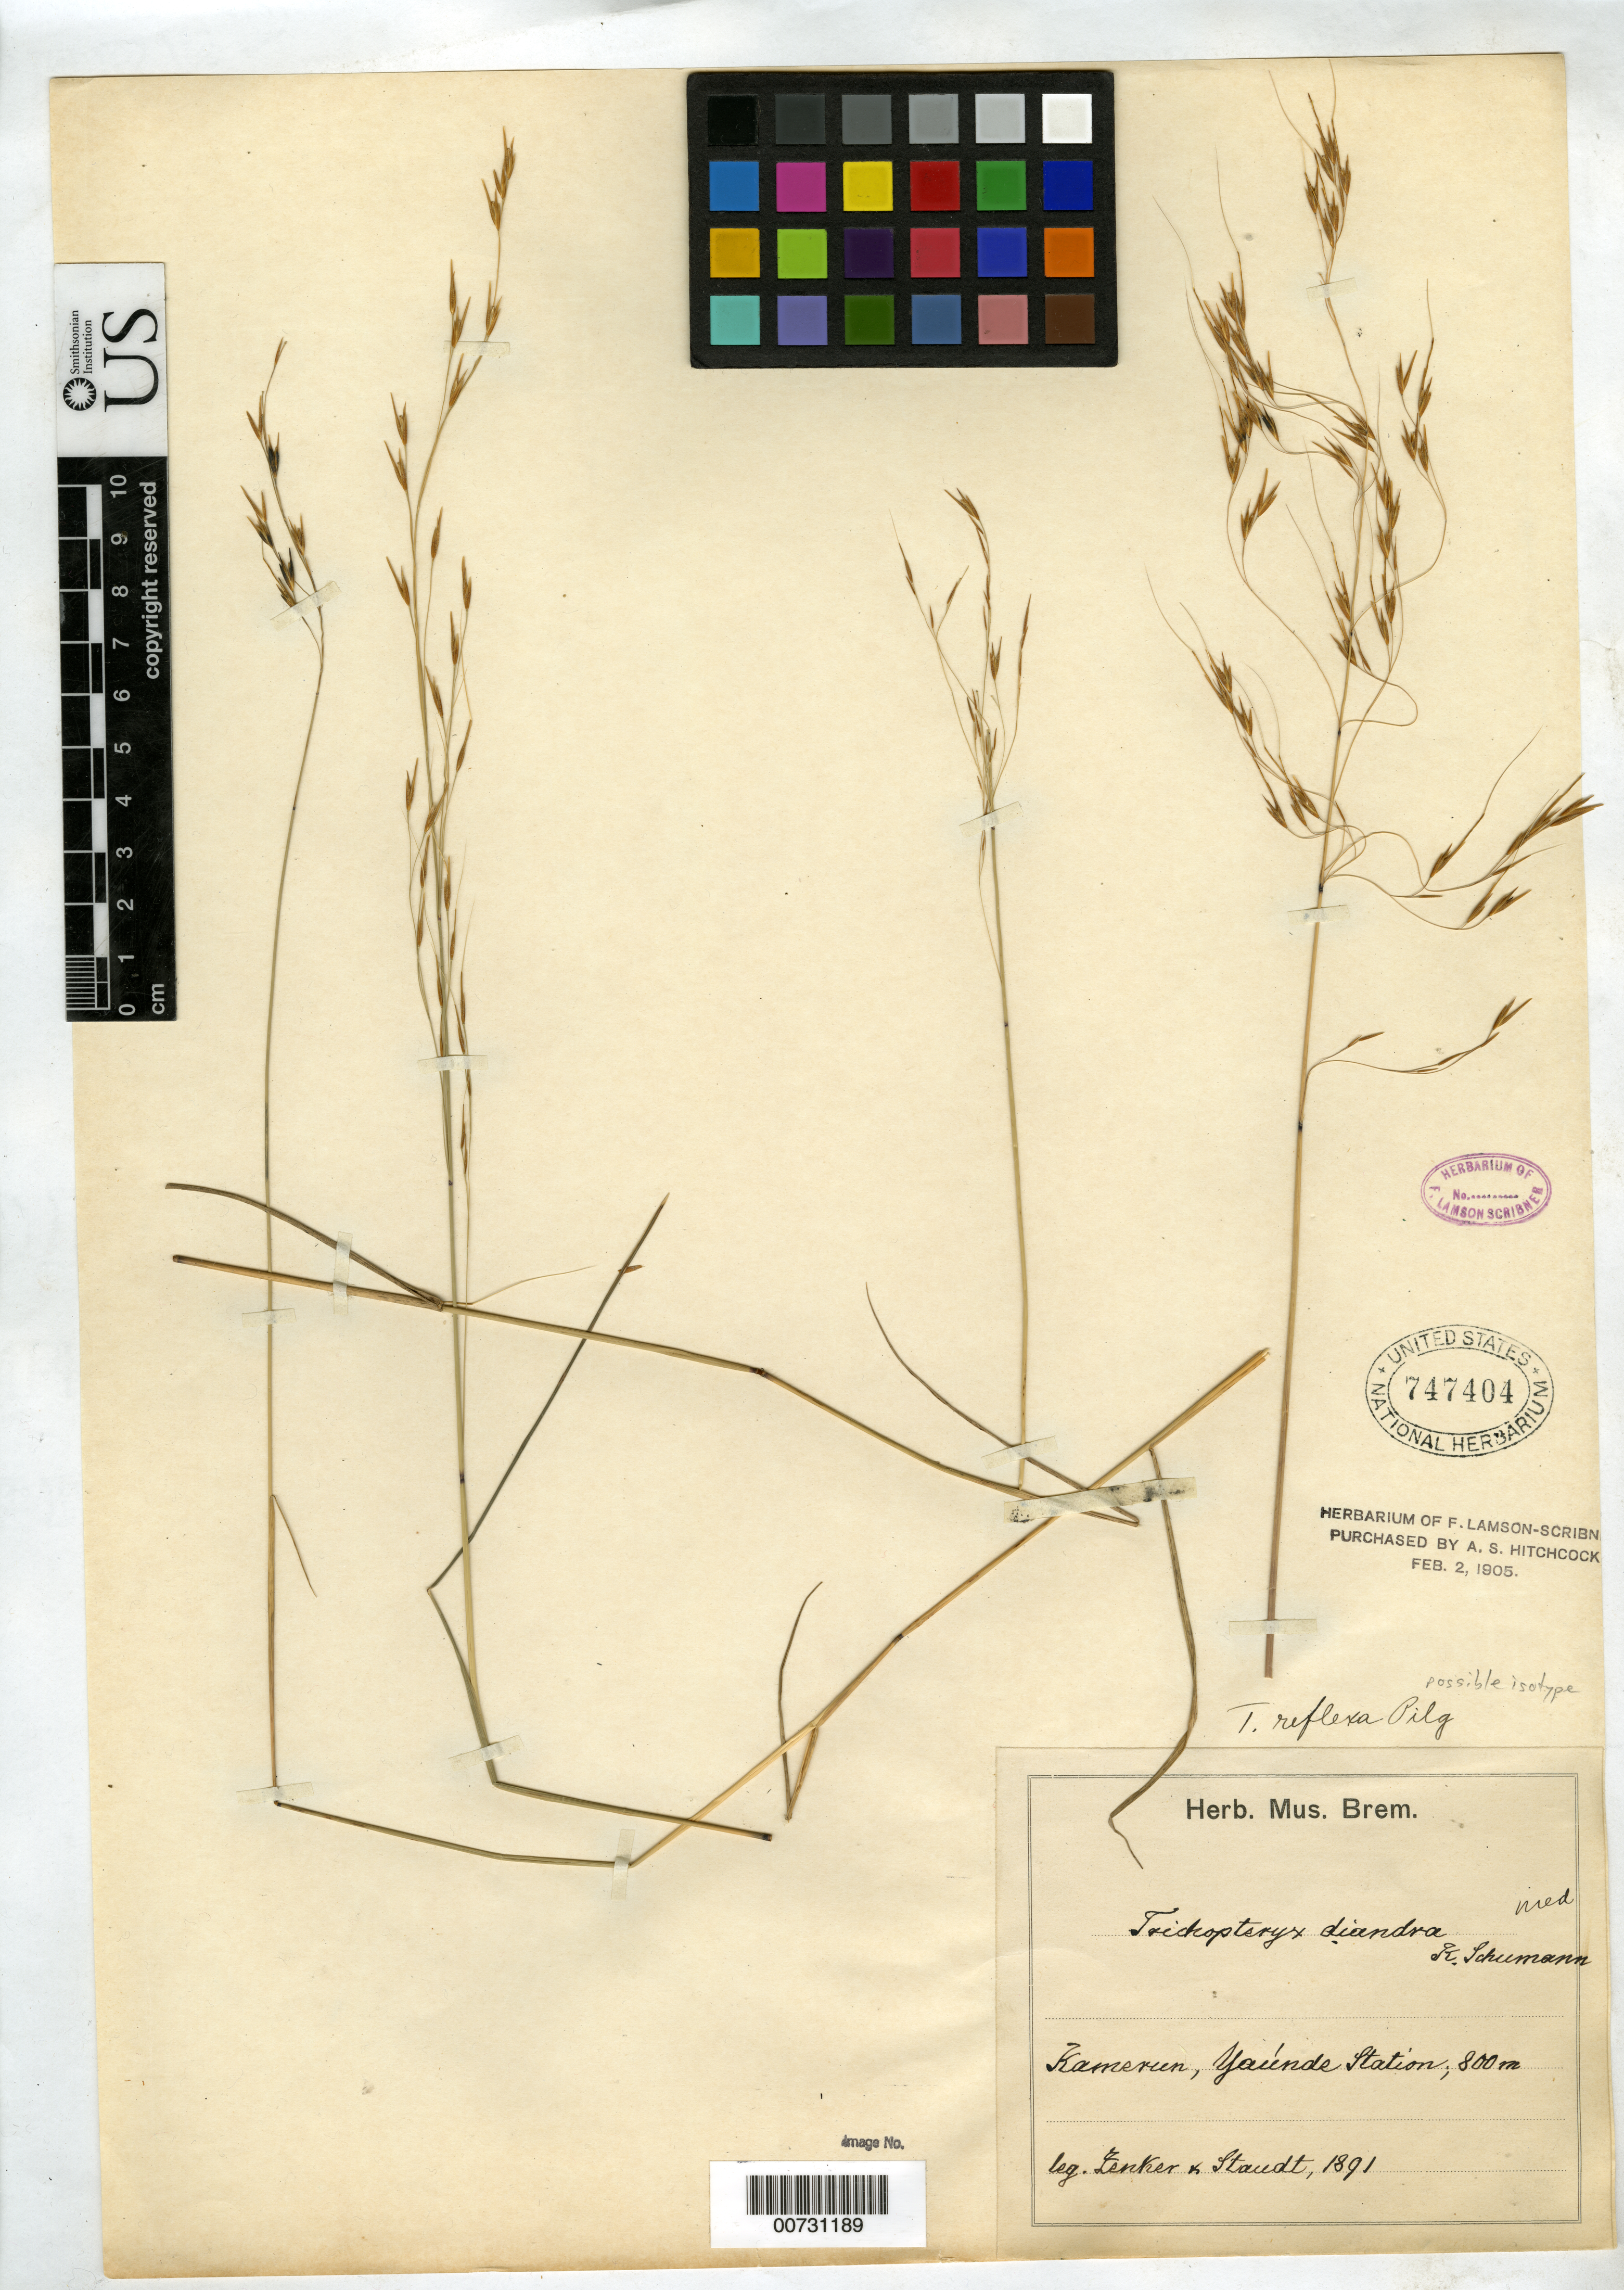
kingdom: Plantae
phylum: Tracheophyta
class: Liliopsida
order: Poales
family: Poaceae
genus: Trichopteryx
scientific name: Trichopteryx reflexa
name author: Pilg.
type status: Possible Isosyntype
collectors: G. A. Zenker & A. Staudt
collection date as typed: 1891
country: Cameroon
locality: Kamerun, Yaúnde Station. [Protologue: "Jaunde-Station, auf sonnigem Grasfeld bei Messa und am Bongolloberg, 800-900 m."]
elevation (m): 800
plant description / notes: Type is Zenker & Staudt 498; this specimen agrees in most other respects. Specimens with this number have various label data.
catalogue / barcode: US 747404